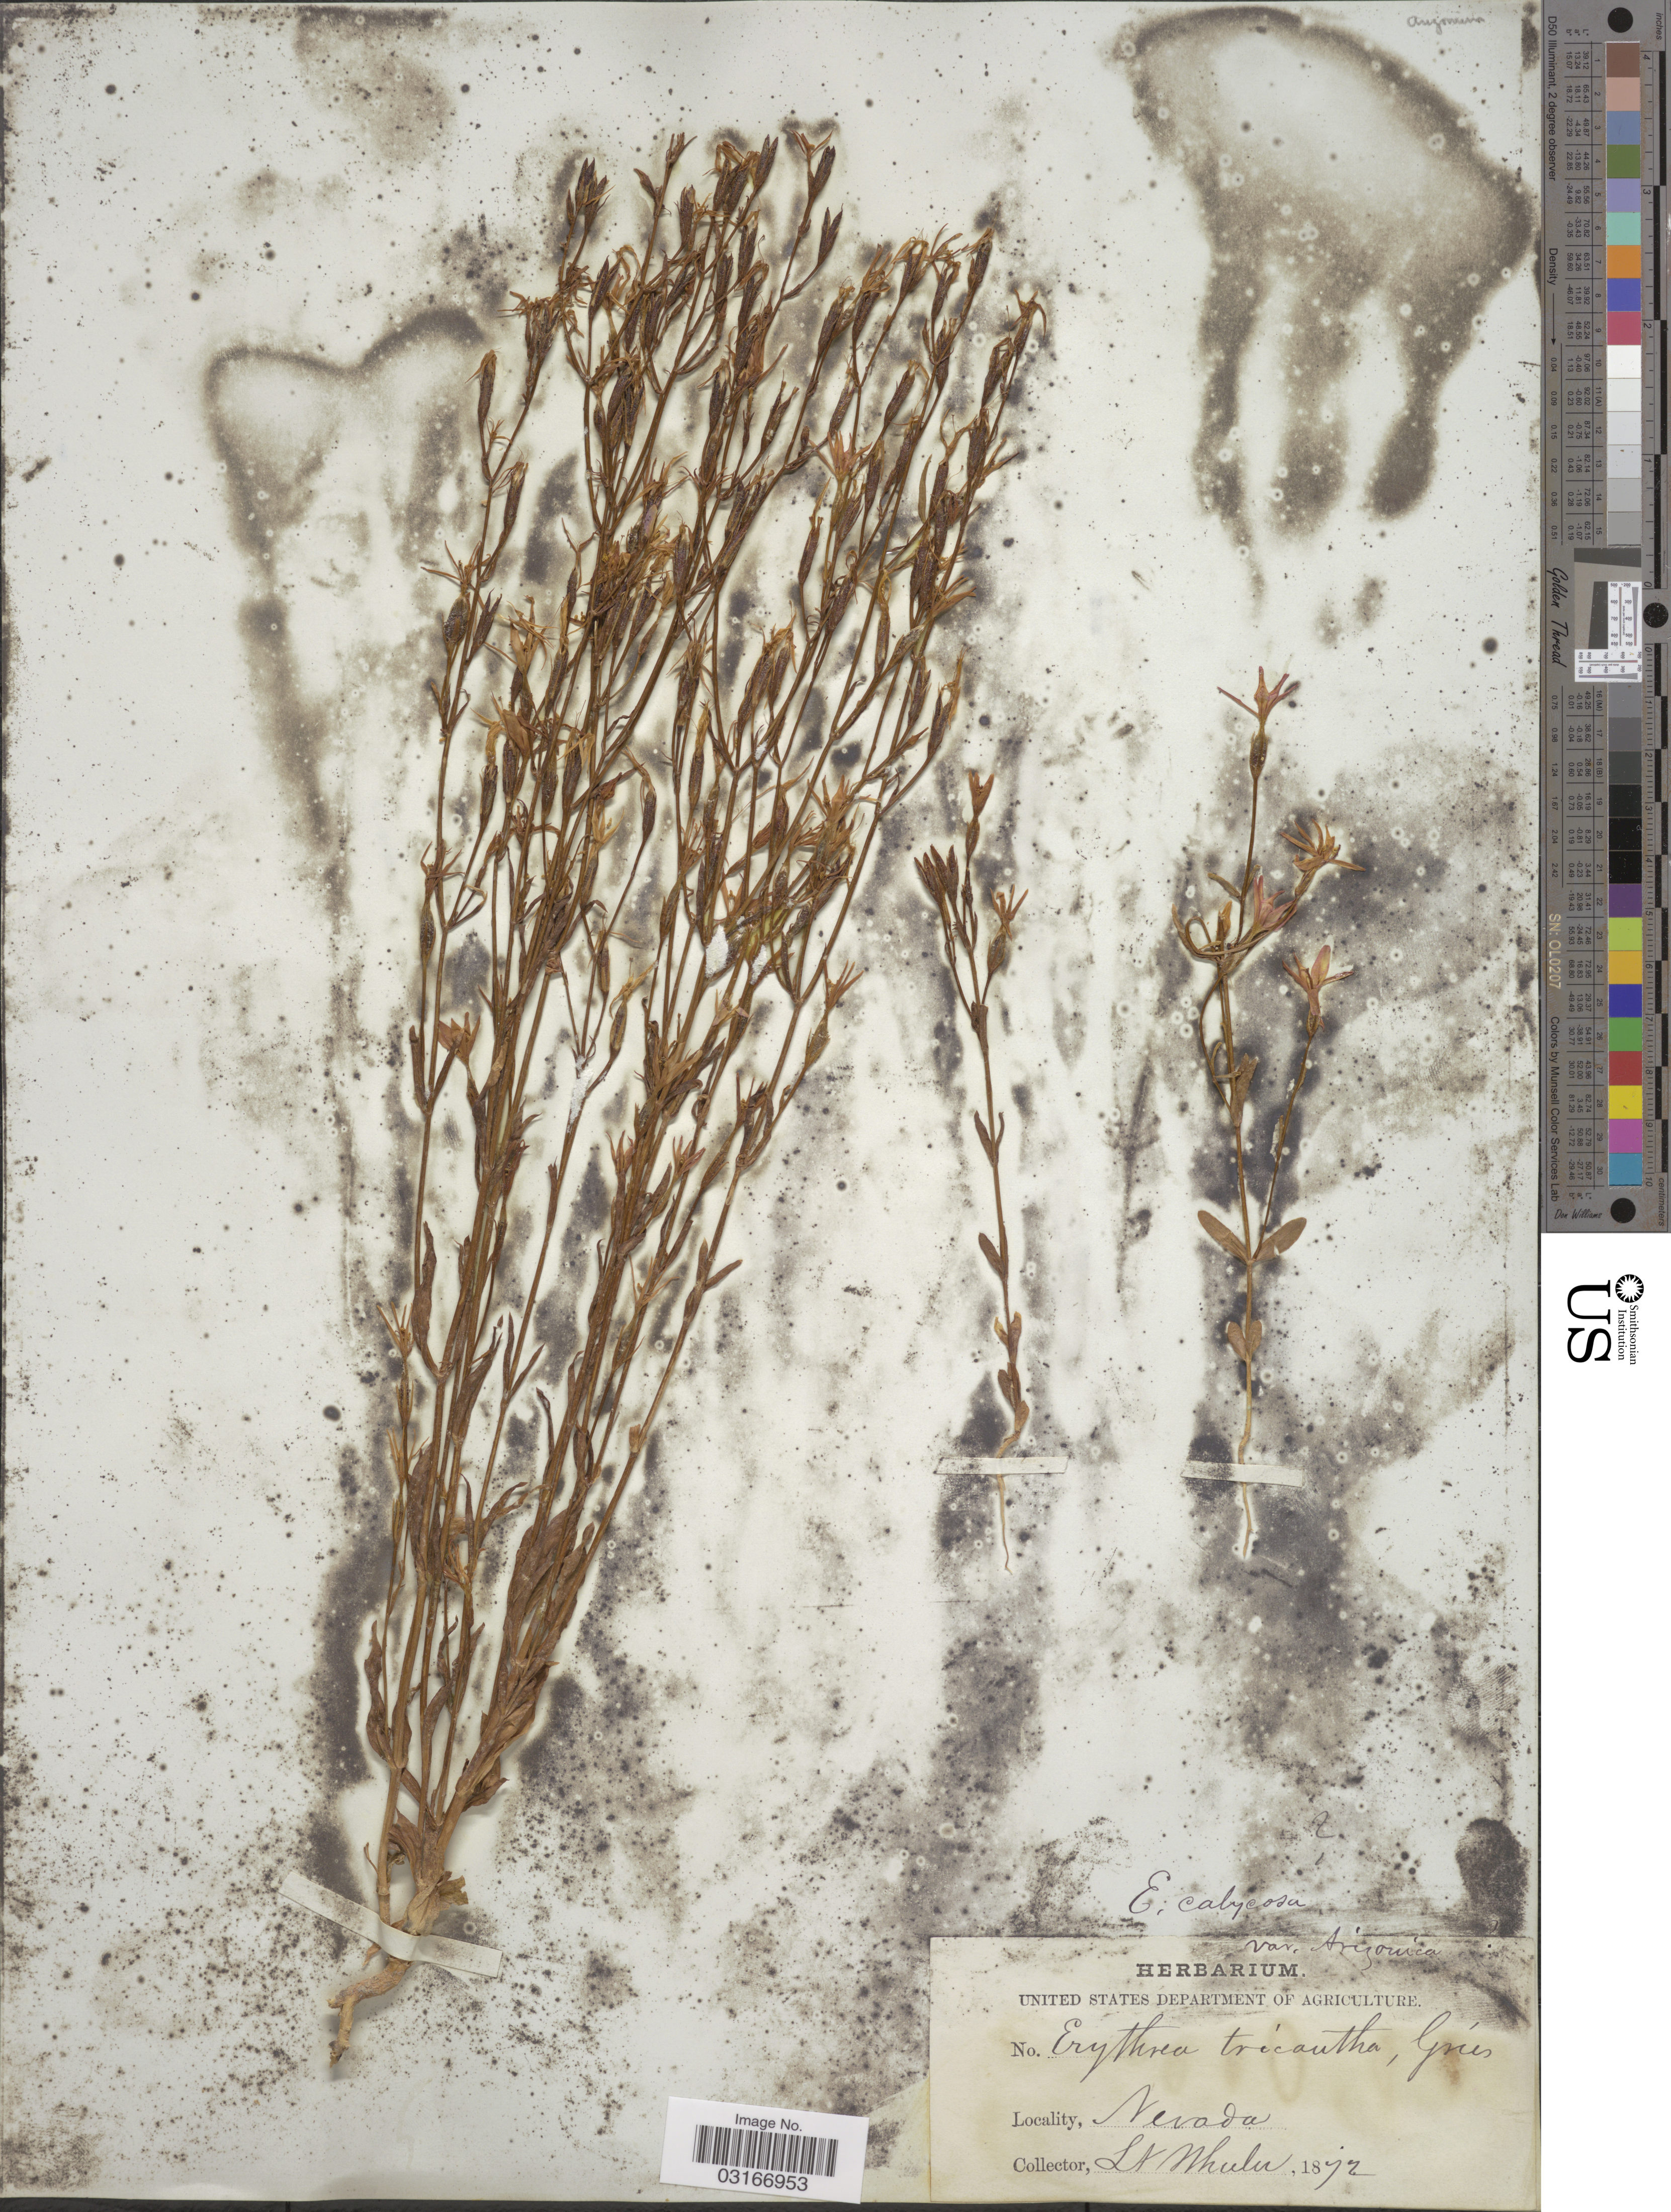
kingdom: Plantae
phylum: Tracheophyta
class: Magnoliopsida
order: Gentianales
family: Gentianaceae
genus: Centaurium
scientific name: Centaurium calycosum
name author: (Buckley) Buckley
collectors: L. Wheeler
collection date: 1872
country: United States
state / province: Nevada